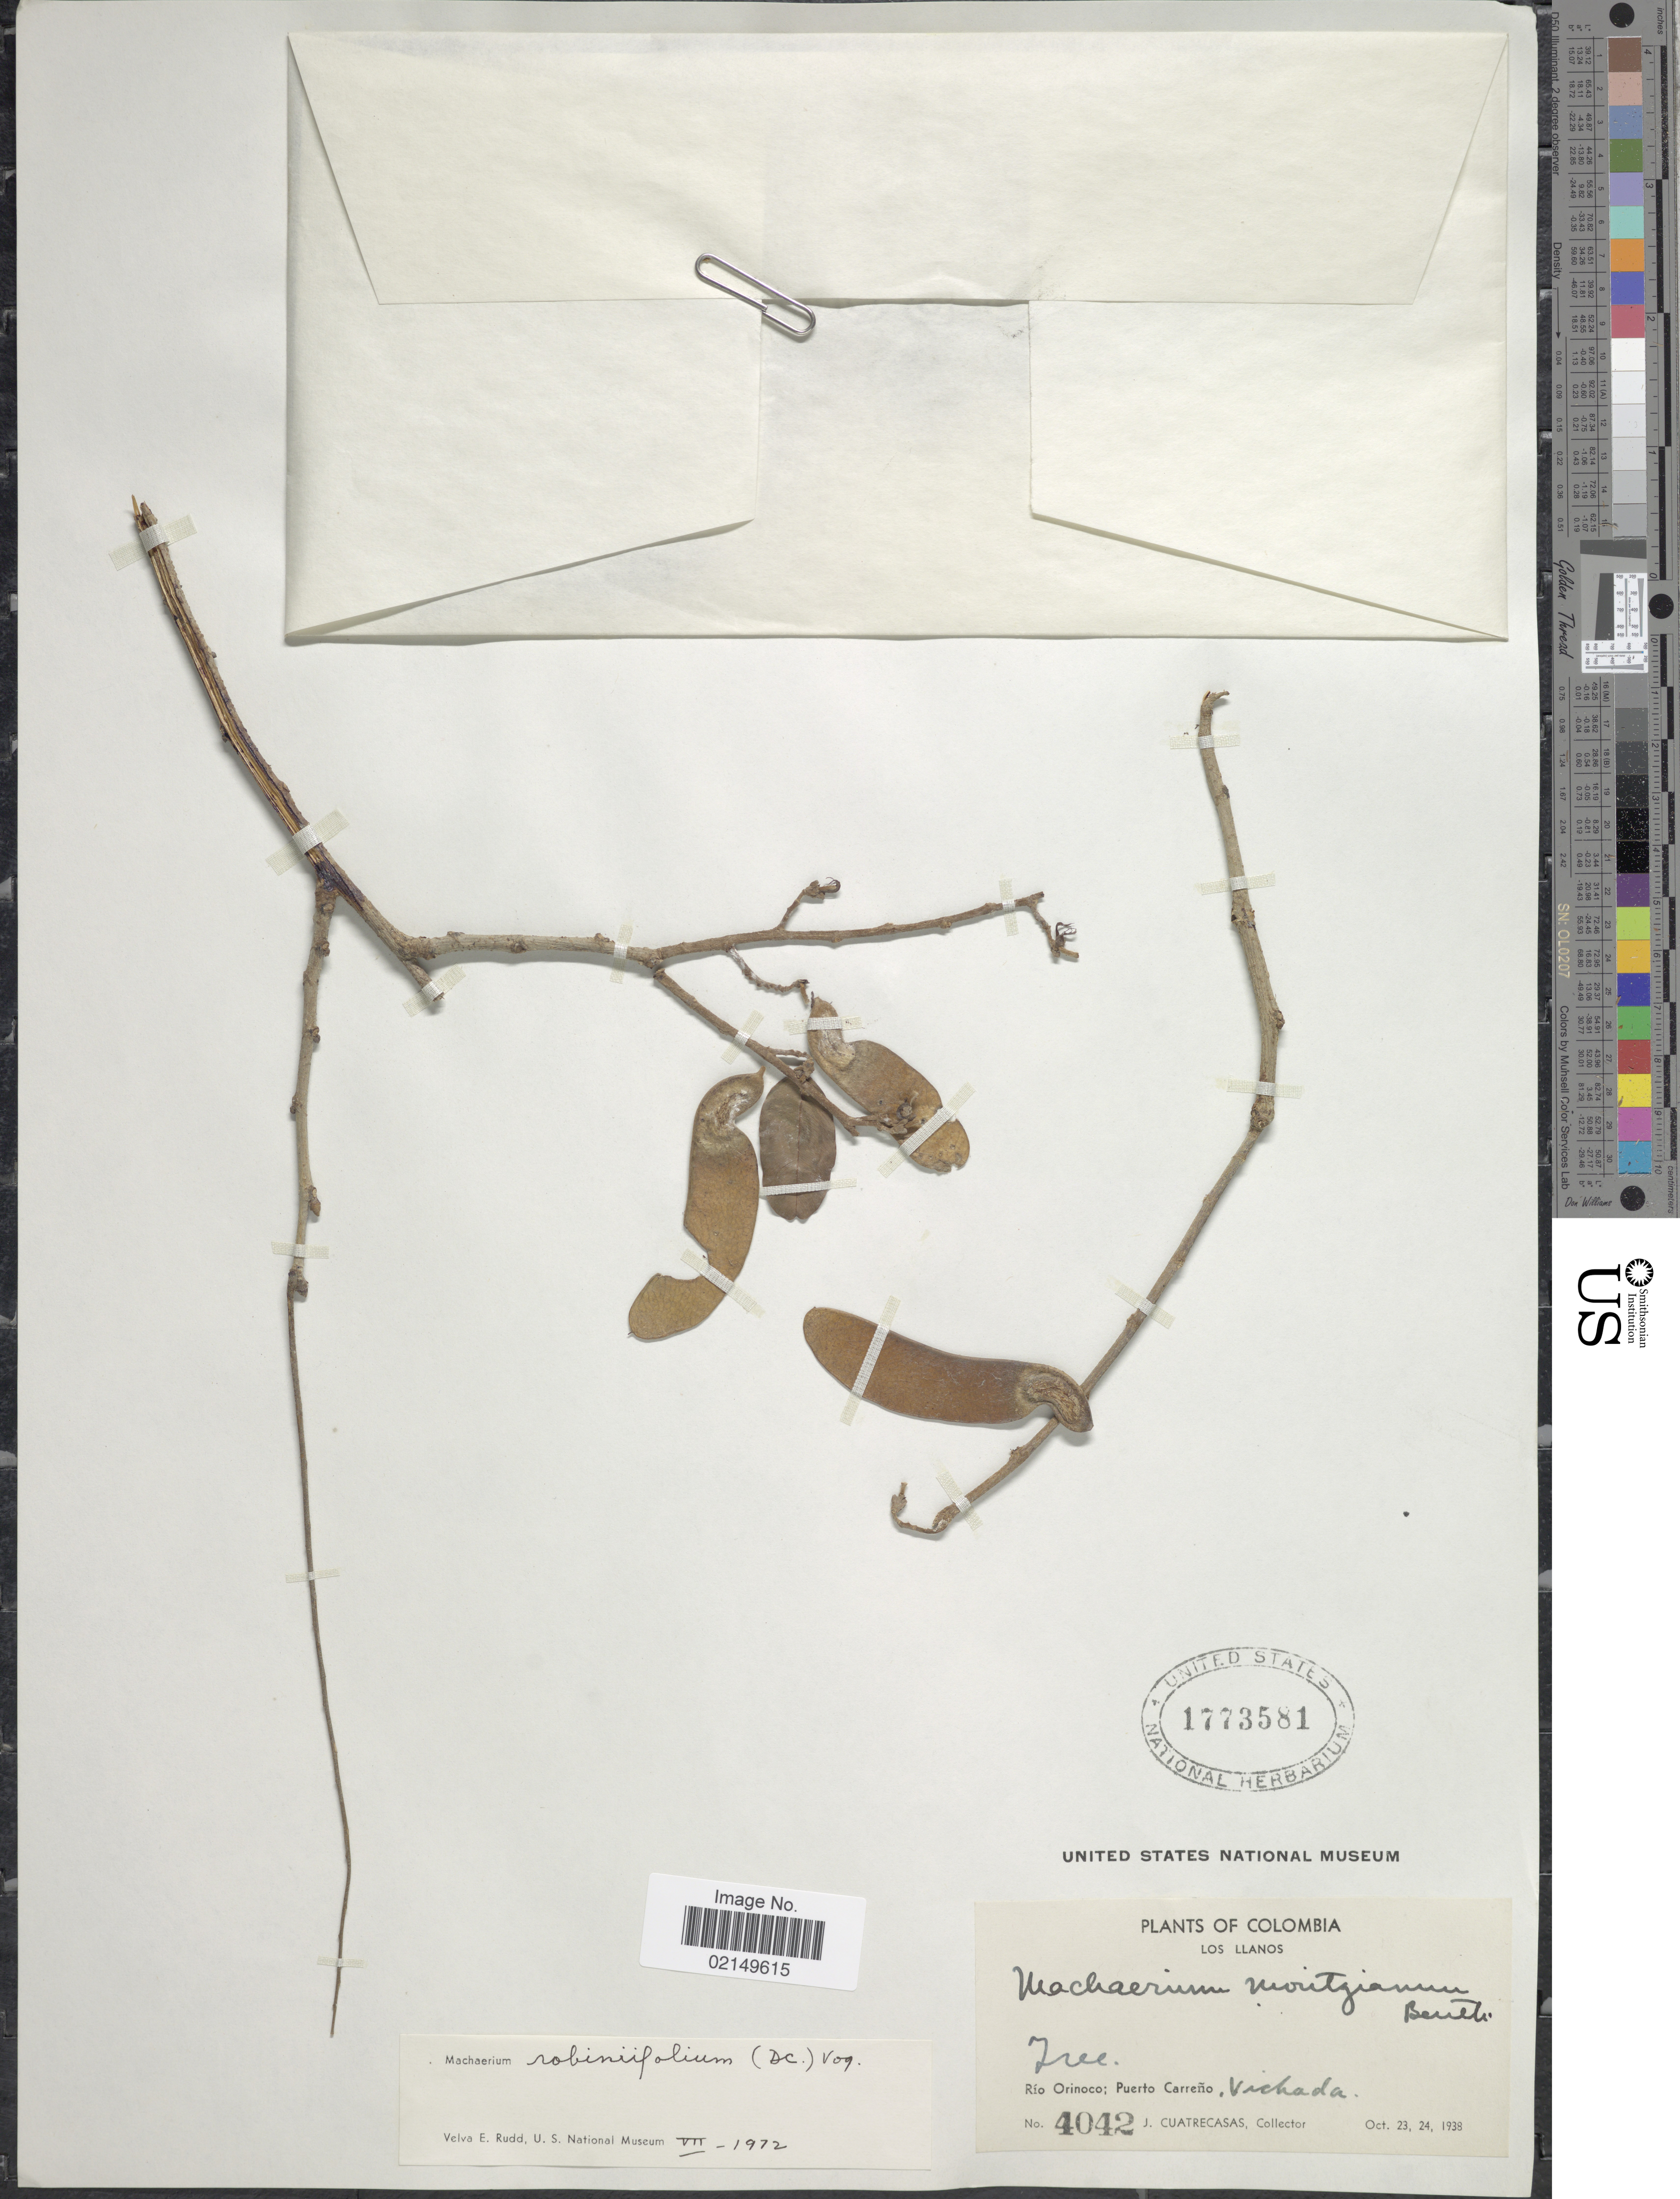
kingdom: Plantae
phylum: Tracheophyta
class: Magnoliopsida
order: Fabales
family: Fabaceae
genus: Machaerium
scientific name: Machaerium robinifolium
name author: (DC.) Vogel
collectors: J. Cuatrecasas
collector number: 4042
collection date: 1938-10-23/1938-10-24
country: Colombia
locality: Los Llanos, Rio Orinoco: Puerto Carreno, Vichada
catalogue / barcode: US 1773581